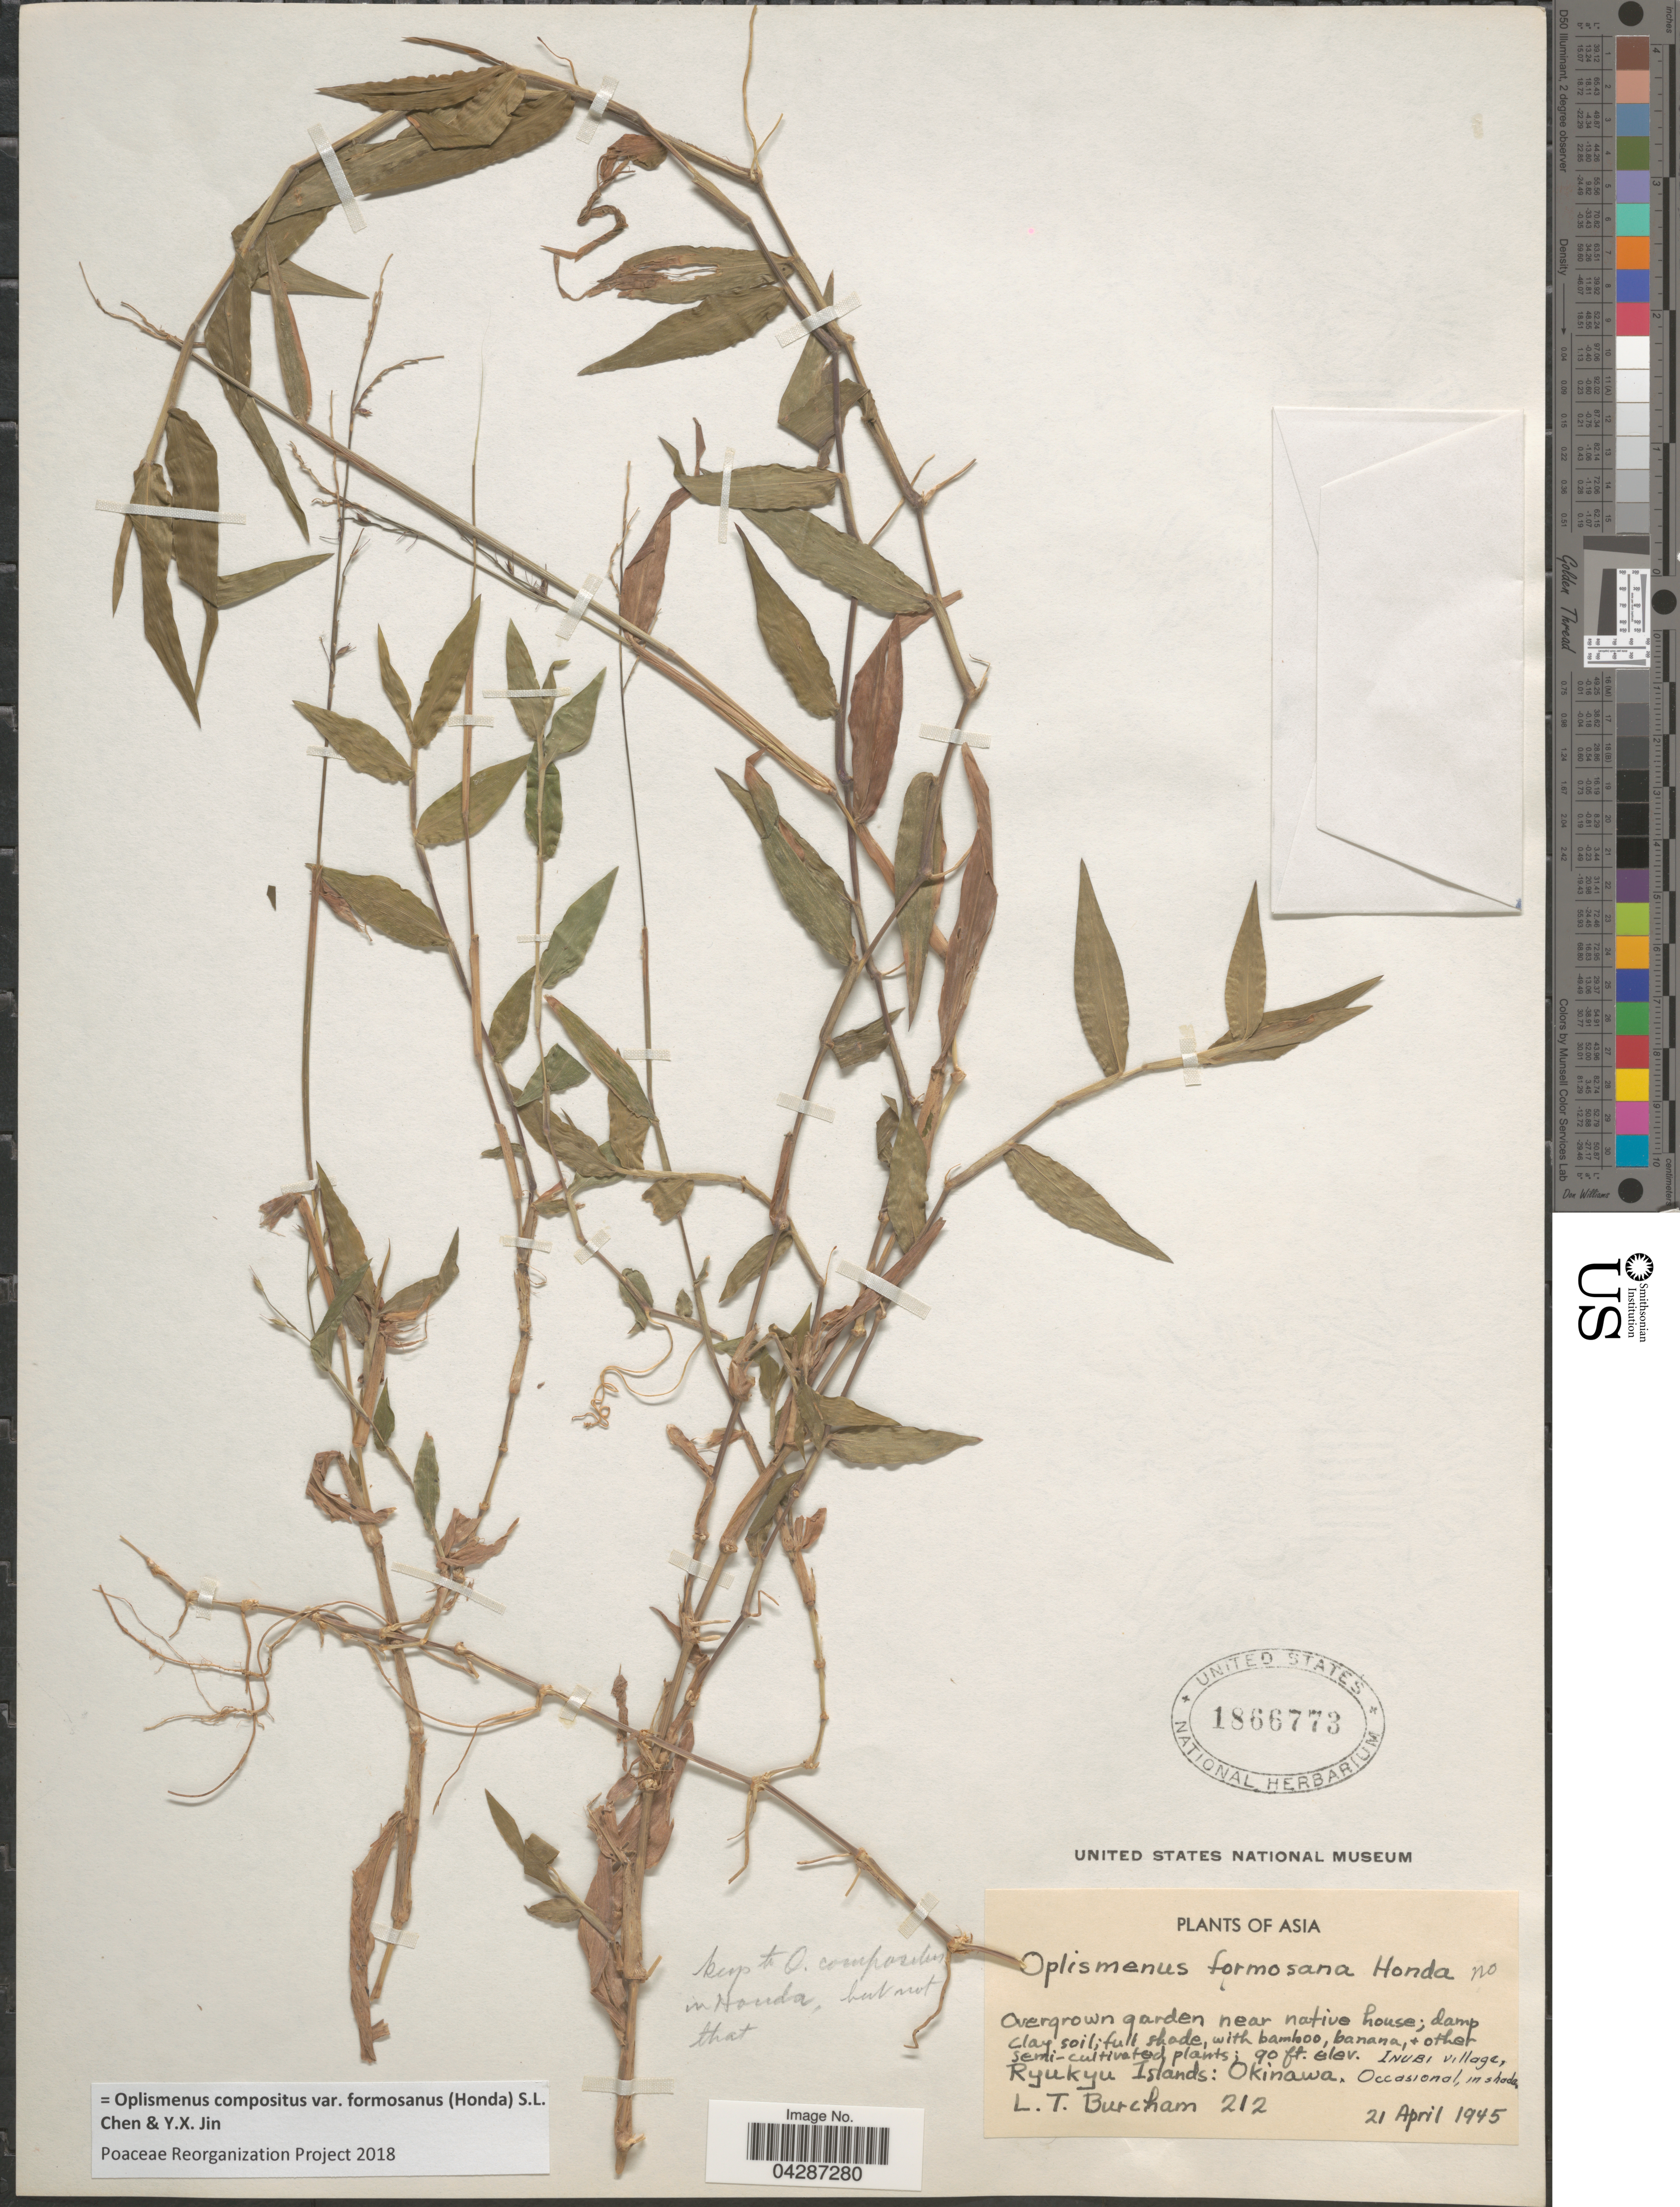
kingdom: Plantae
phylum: Tracheophyta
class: Liliopsida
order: Poales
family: Poaceae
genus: Oplismenus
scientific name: Oplismenus compositus var. formosanus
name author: (Honda) S.L. Chen & Y.X. Jin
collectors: L. Burcham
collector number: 212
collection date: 1945-04-21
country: Japan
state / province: Okinawa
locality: Overgrown garden near native house; Inubi Village, Ryukyu Islands: Okinawa.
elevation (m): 27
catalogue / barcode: US 1866773